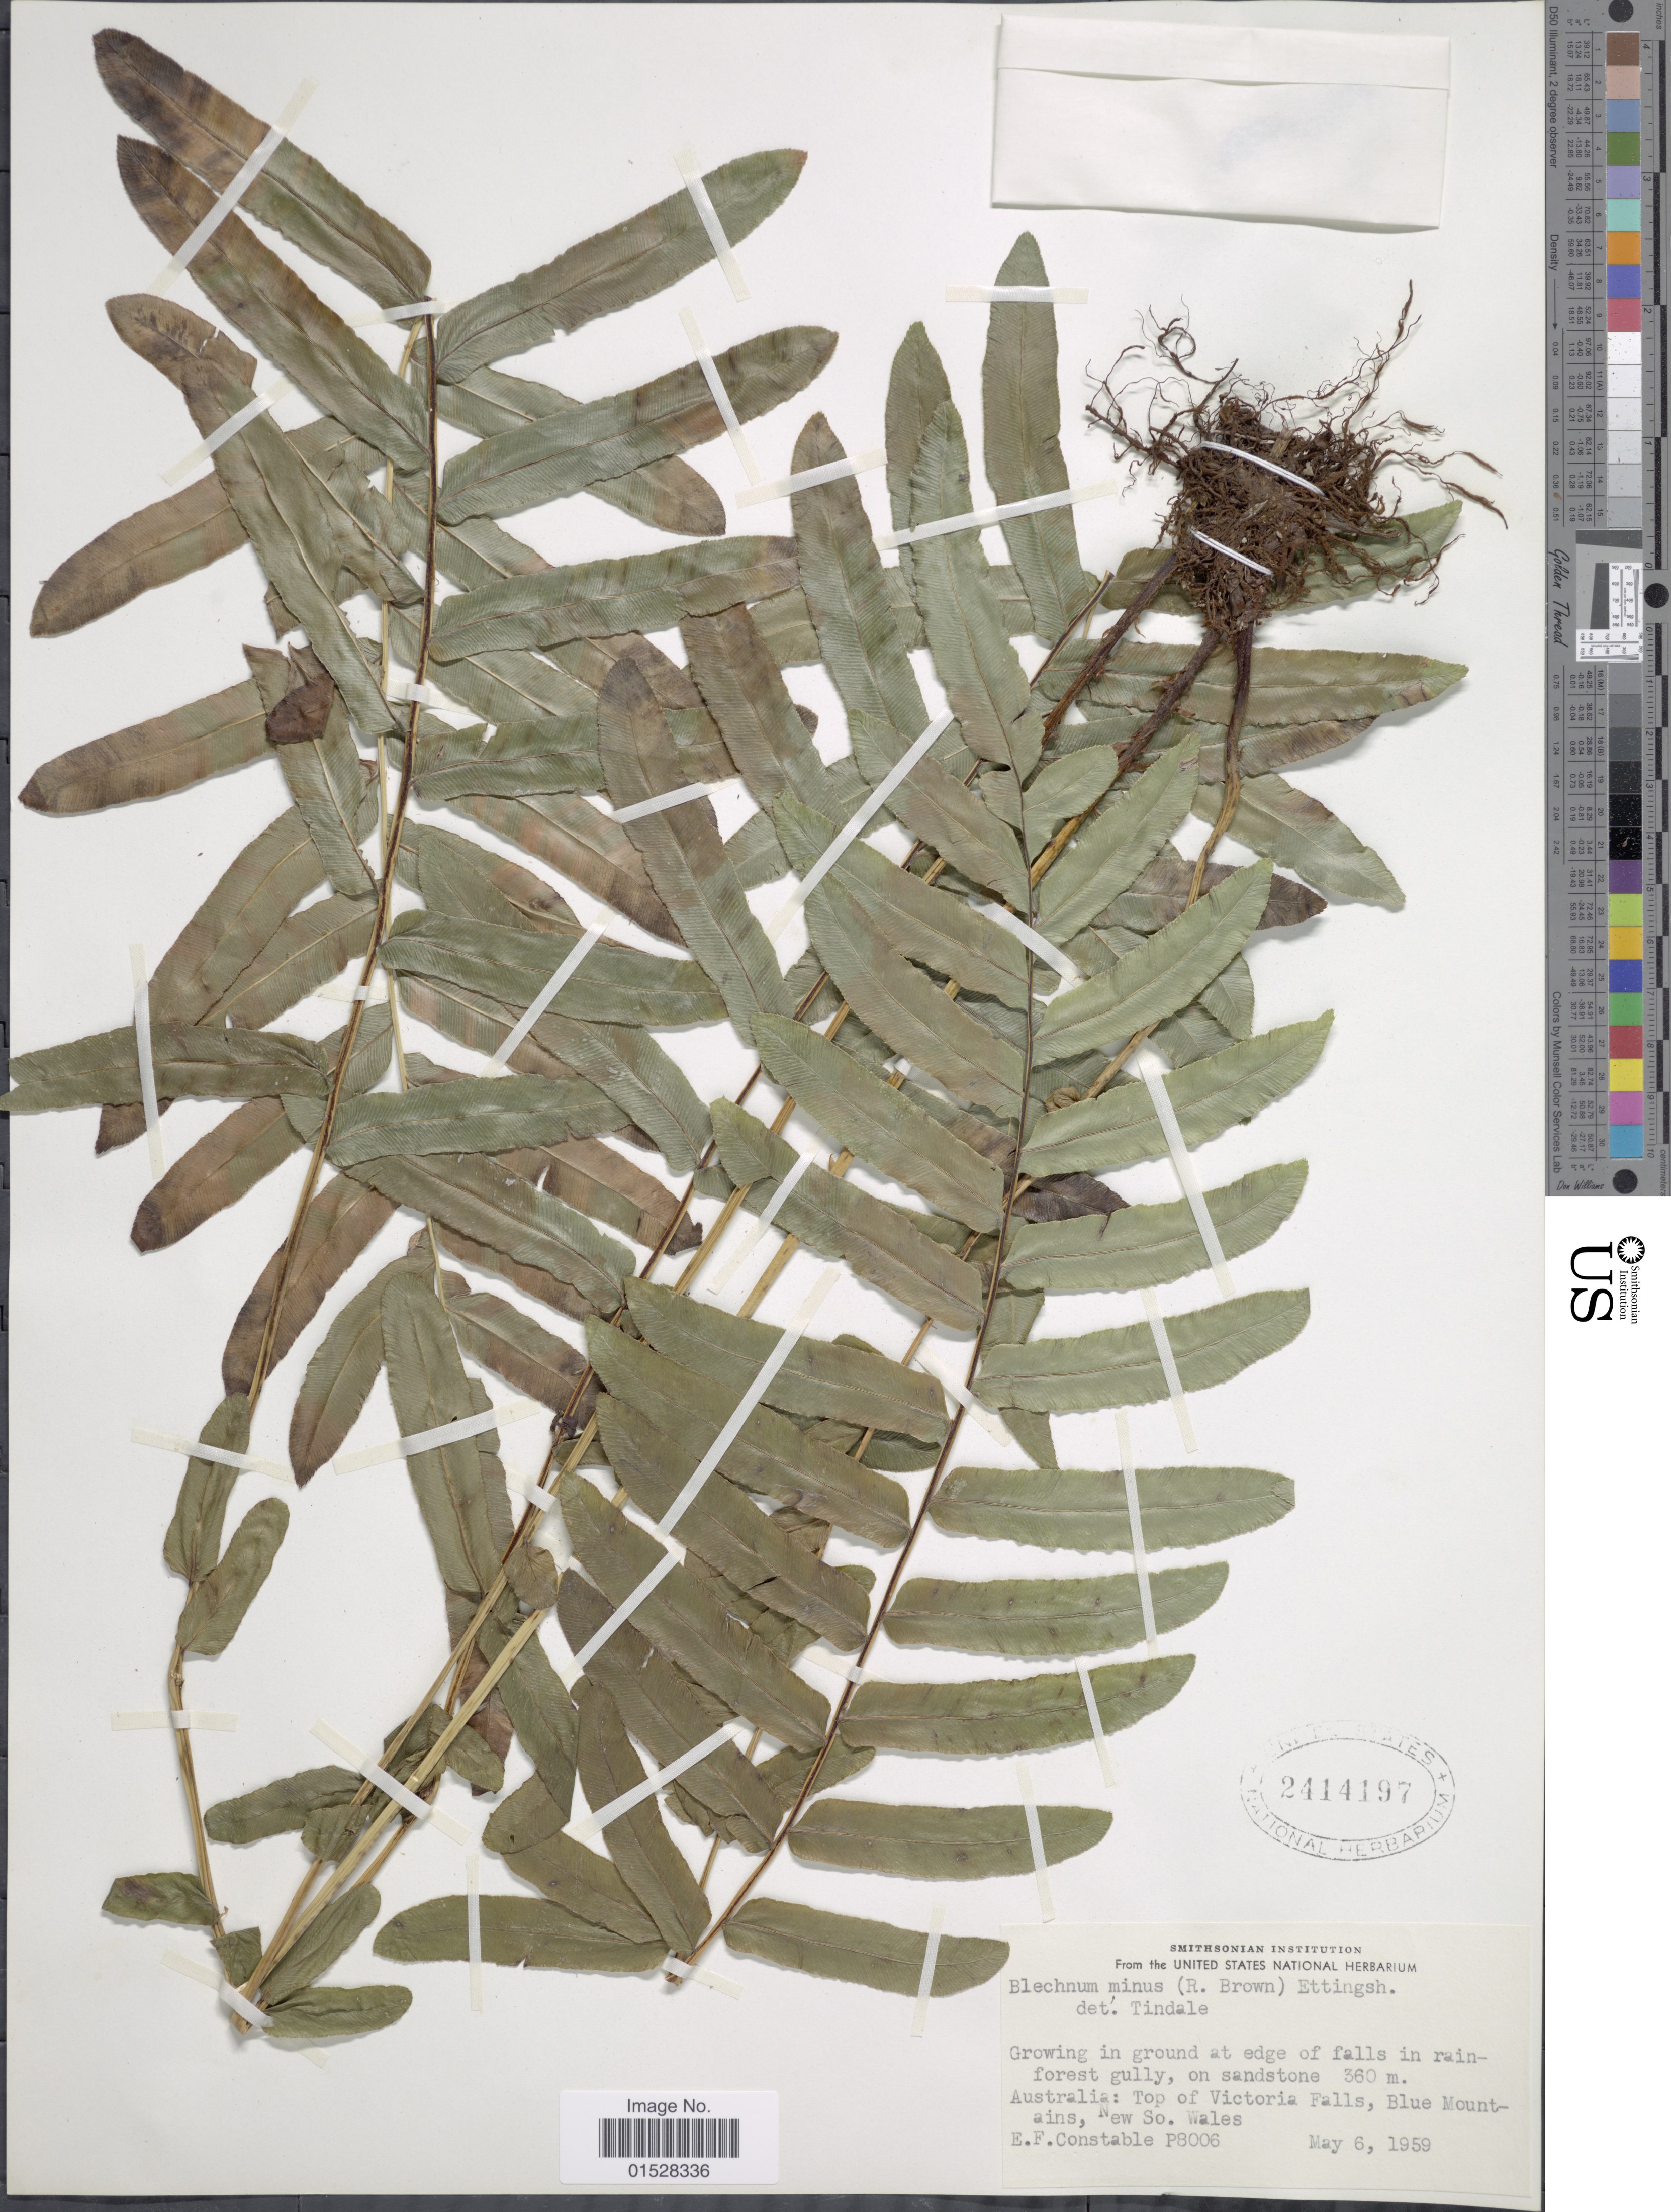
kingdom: Plantae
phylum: Tracheophyta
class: Polypodiopsida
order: Polypodiales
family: Blechnaceae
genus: Blechnum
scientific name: Blechnum minus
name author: (R. Br.) Ettingsh.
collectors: E. F. Constable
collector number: P8006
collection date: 1959-05-06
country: Australia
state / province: New South Wales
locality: Top of Victoria Falls, Blue Mountains.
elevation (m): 360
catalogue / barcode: US 2414197